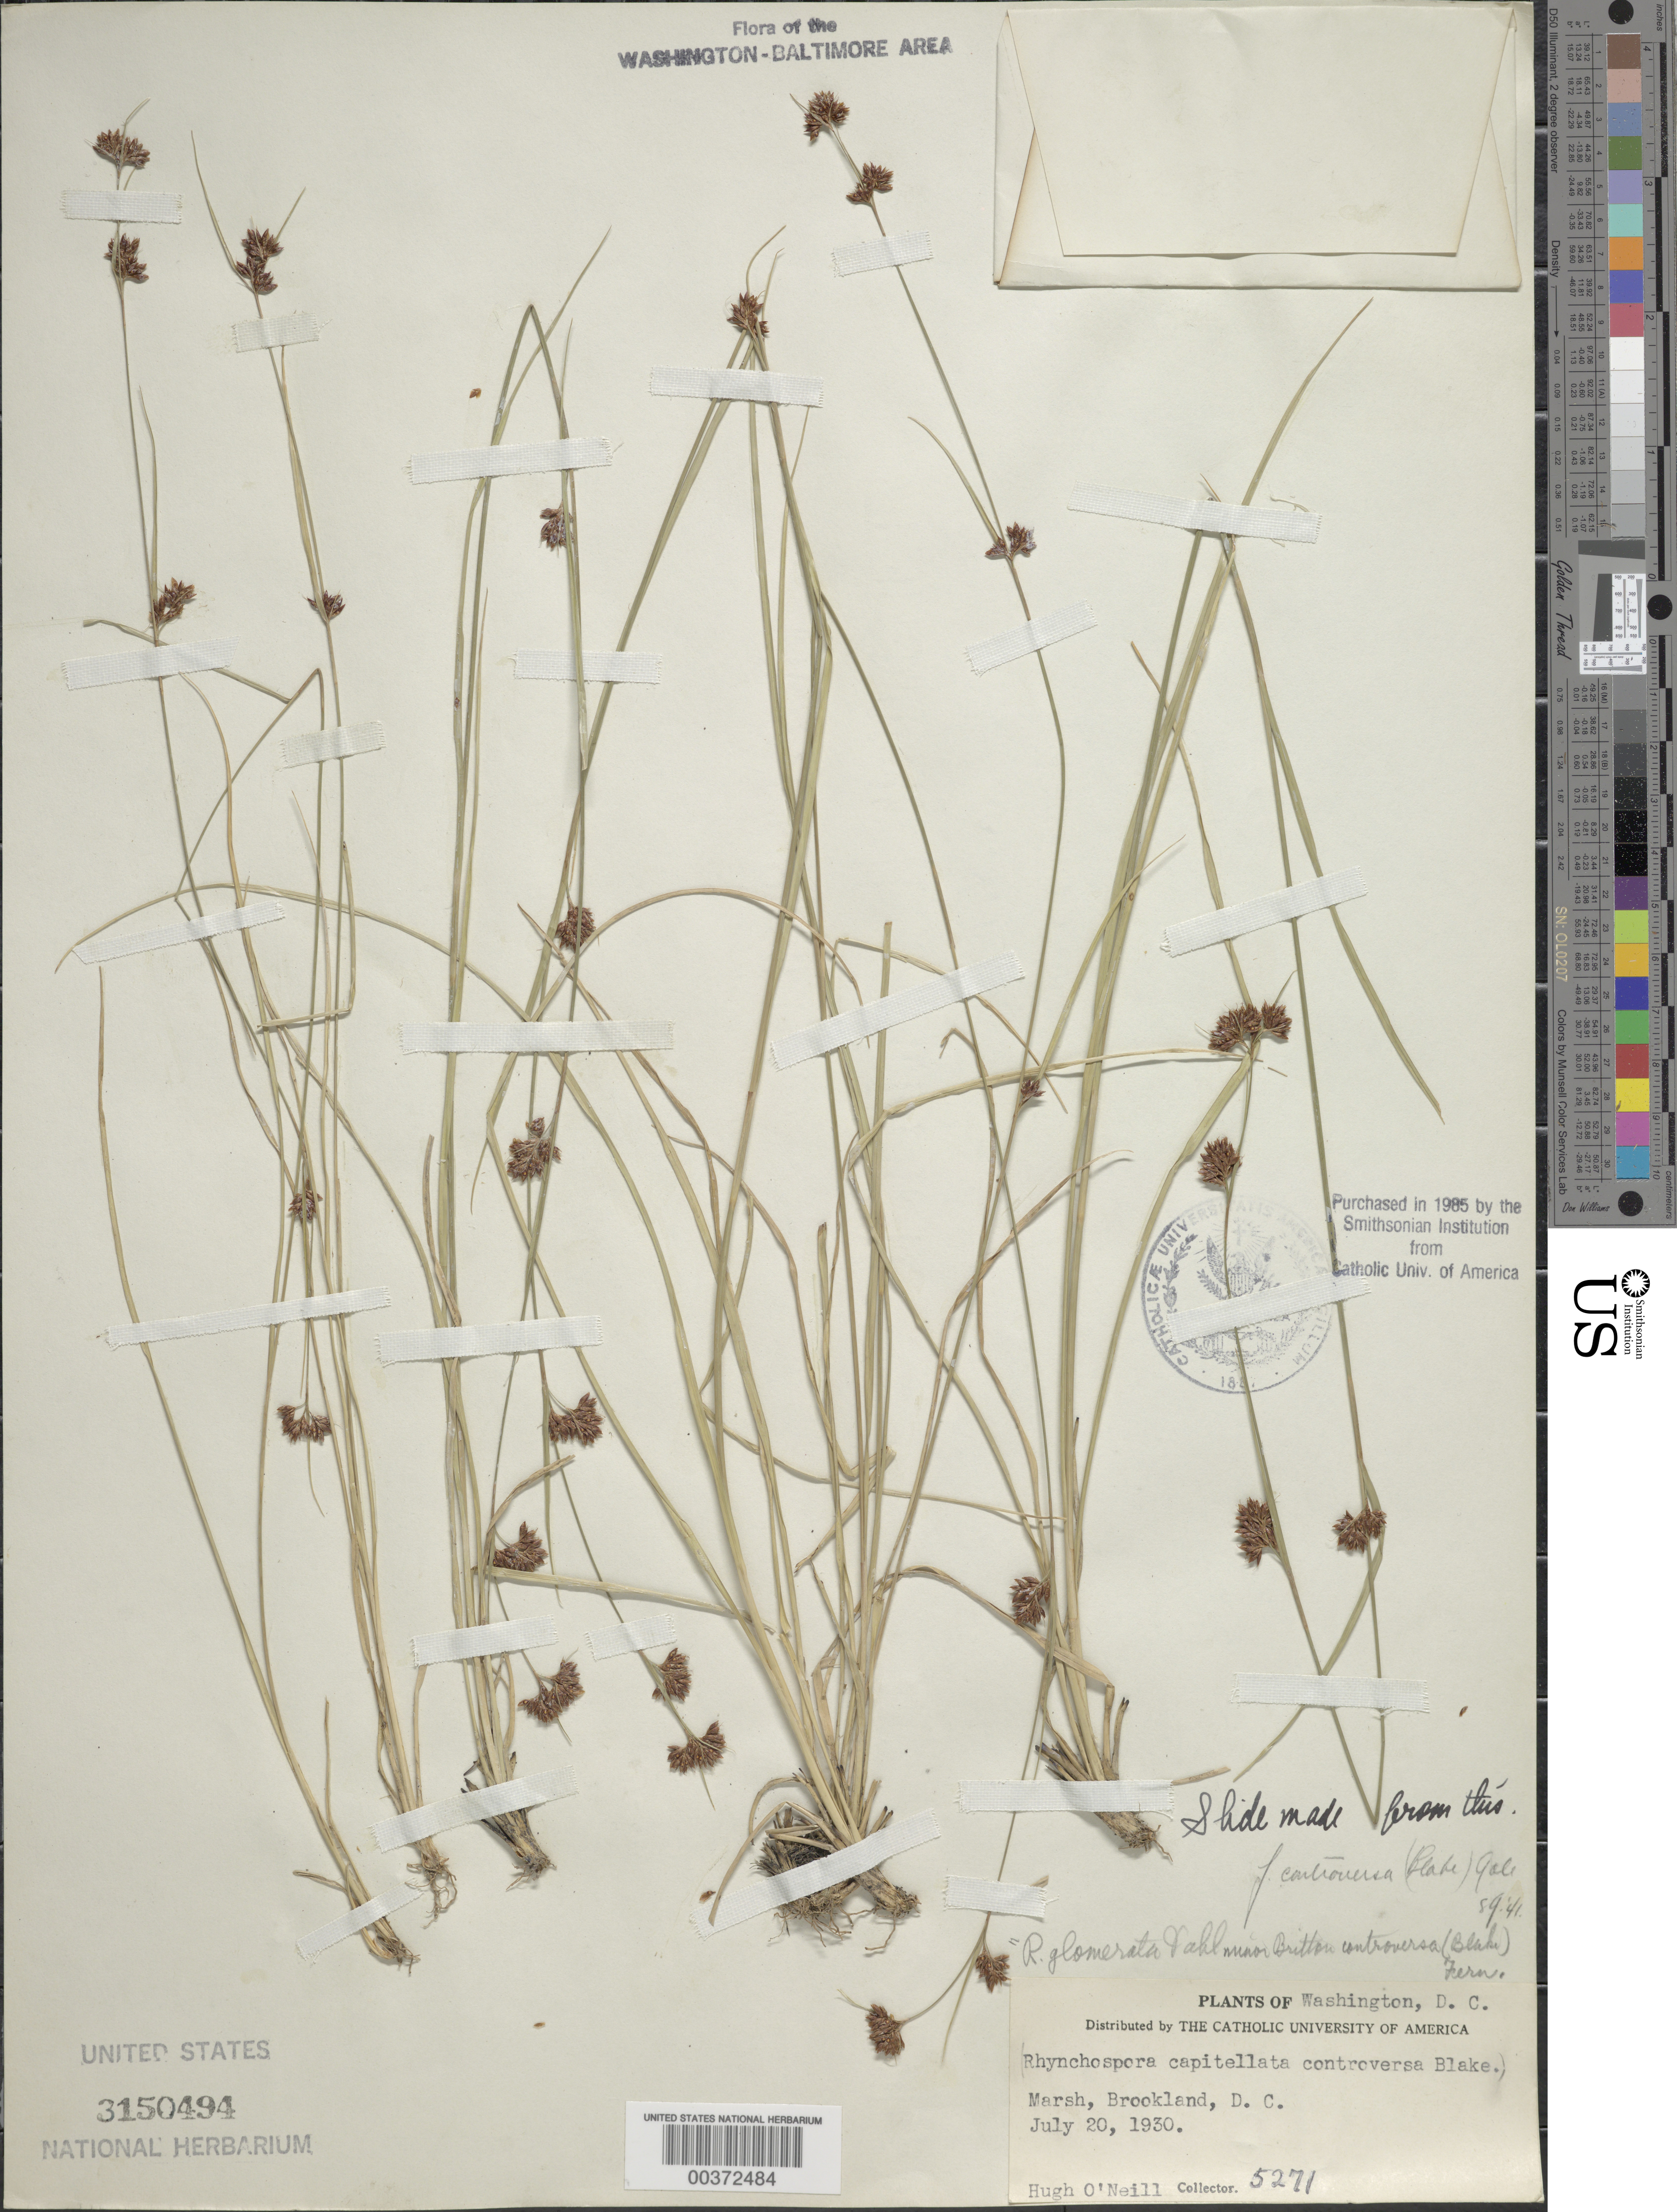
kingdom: Plantae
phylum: Tracheophyta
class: Liliopsida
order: Poales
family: Cyperaceae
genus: Rhynchospora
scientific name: Rhynchospora capitellata f. controversa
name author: (Michx.) Vahl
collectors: H. O'Neill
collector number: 5271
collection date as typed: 20 Jul 1930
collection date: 1930-07-20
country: United States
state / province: District of Columbia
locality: Brookland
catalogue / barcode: US 3150494